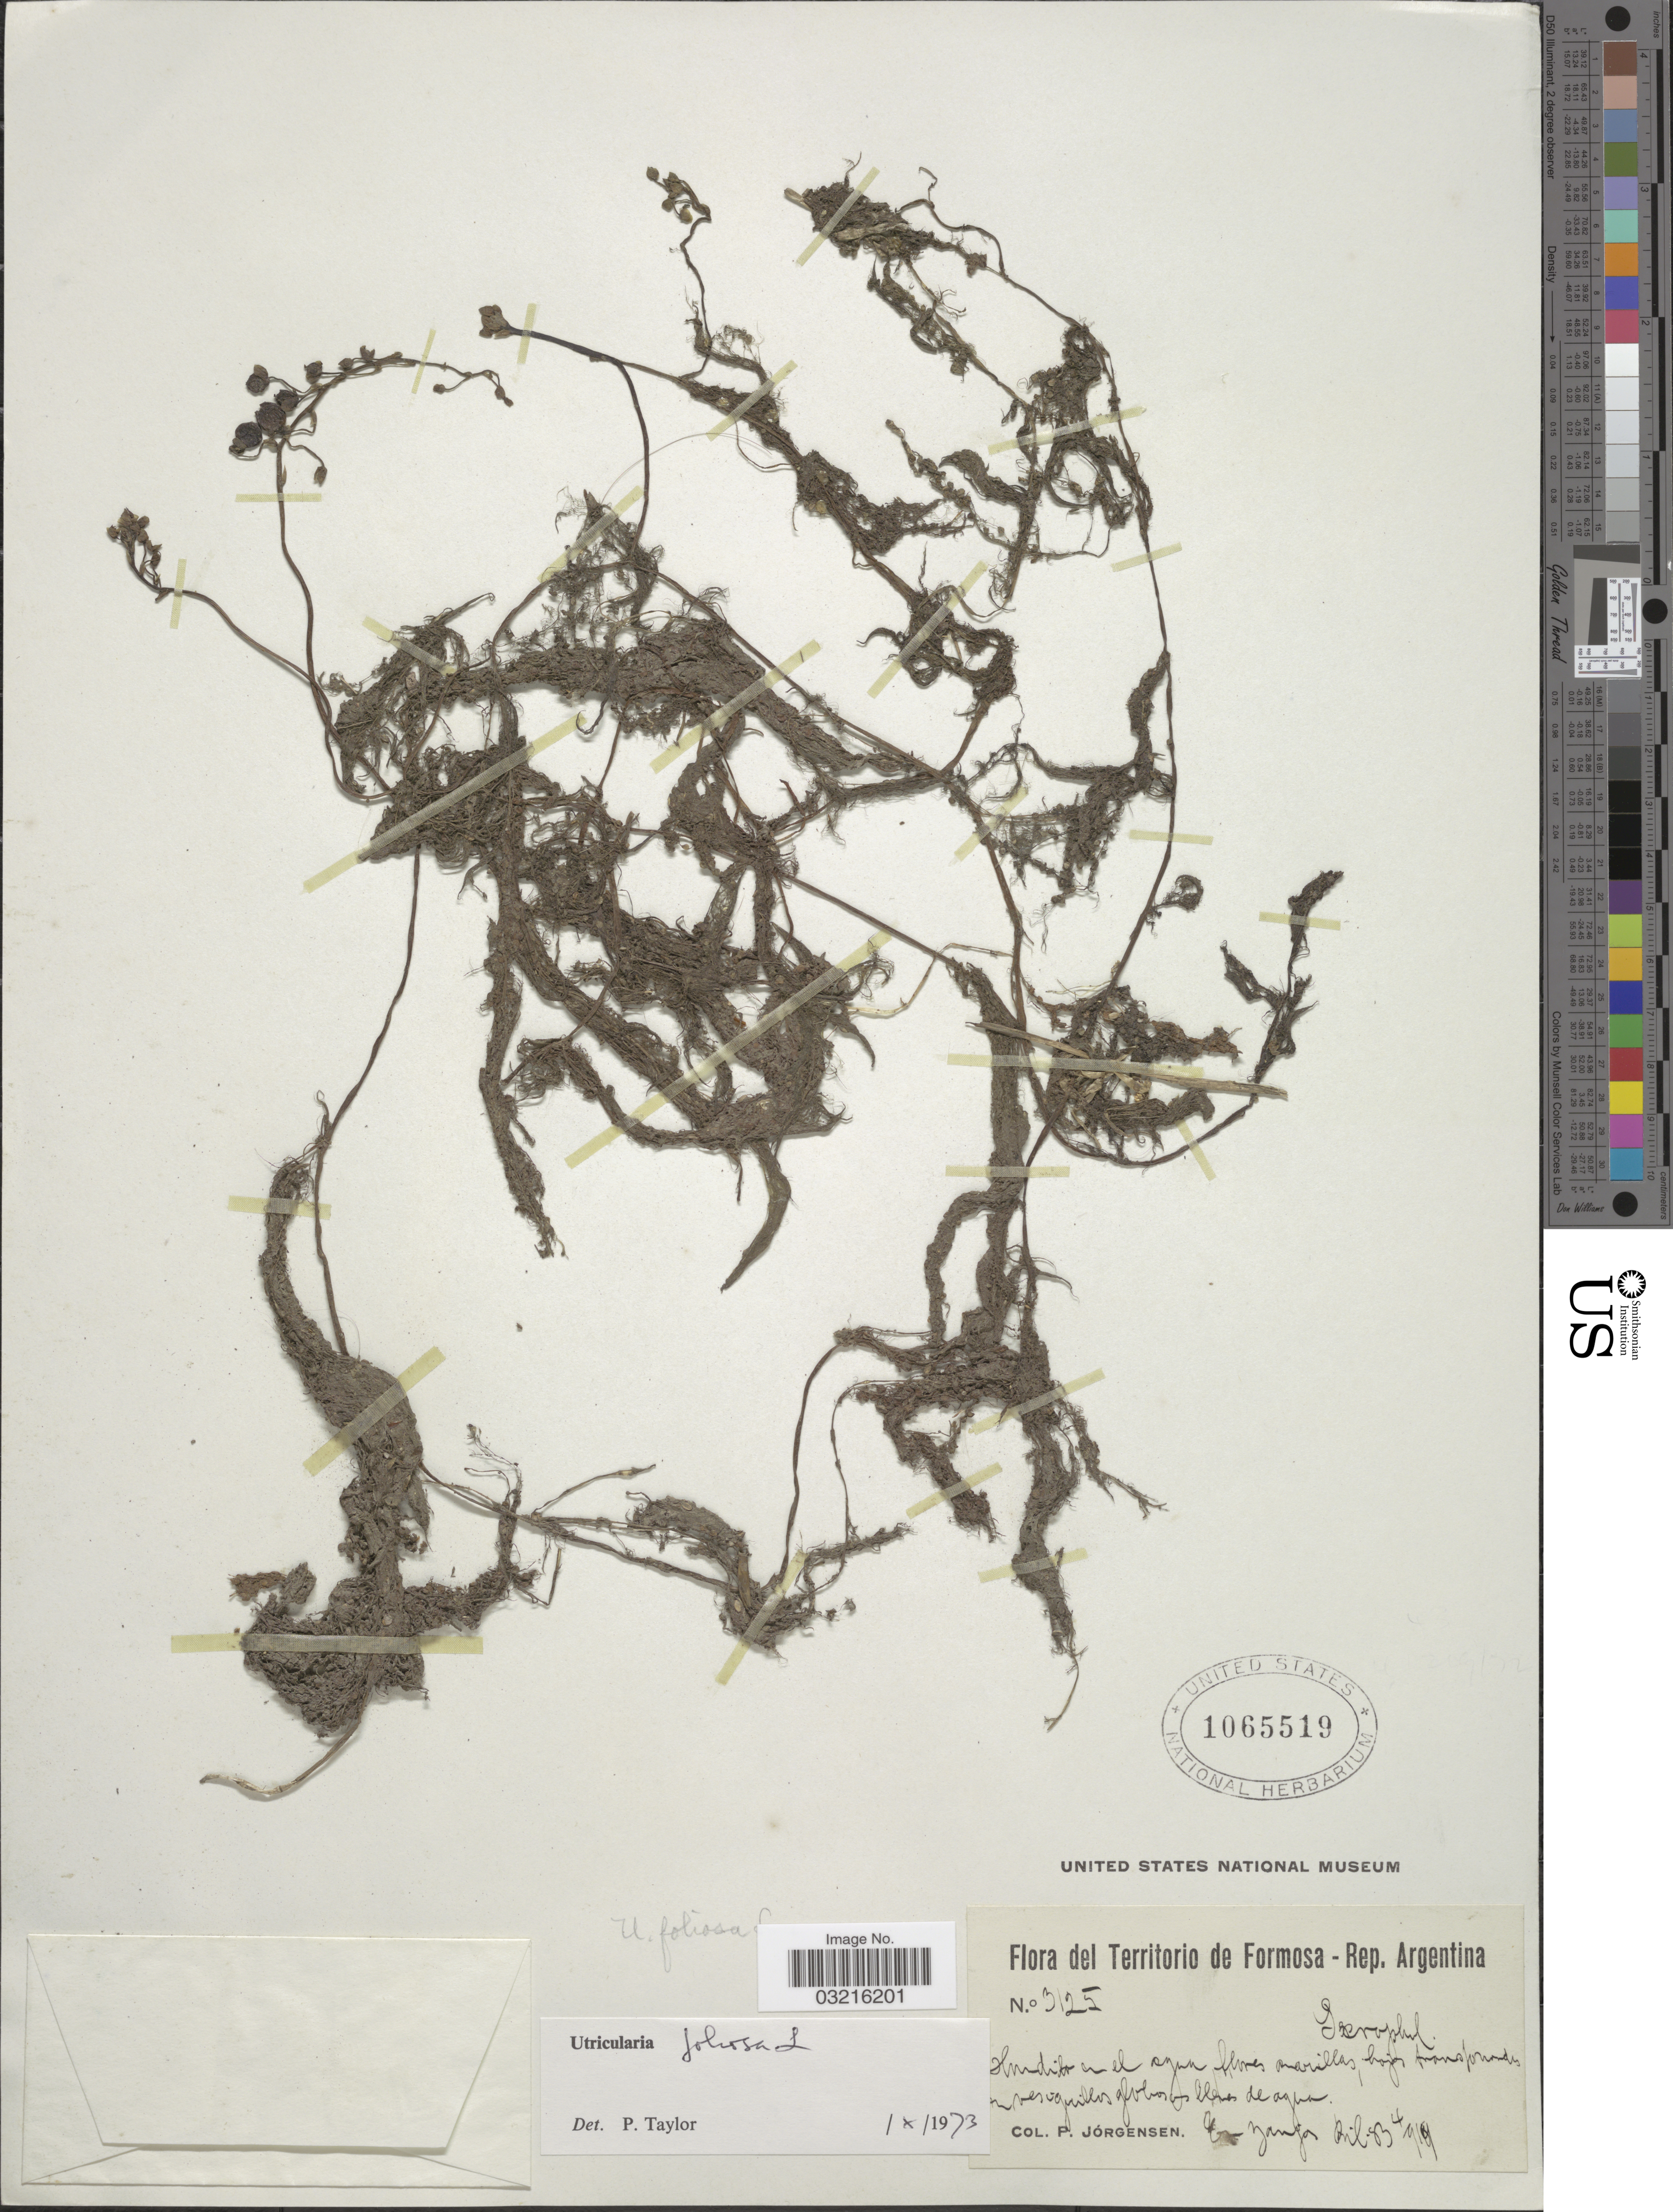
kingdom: Plantae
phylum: Tracheophyta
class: Magnoliopsida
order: Lamiales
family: Lentibulariaceae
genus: Utricularia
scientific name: Utricularia foliosa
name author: L.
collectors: P. Jörgensen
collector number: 3125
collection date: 1919-04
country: Argentina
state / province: Formosa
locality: Kil. 83.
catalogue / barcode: US 1065519